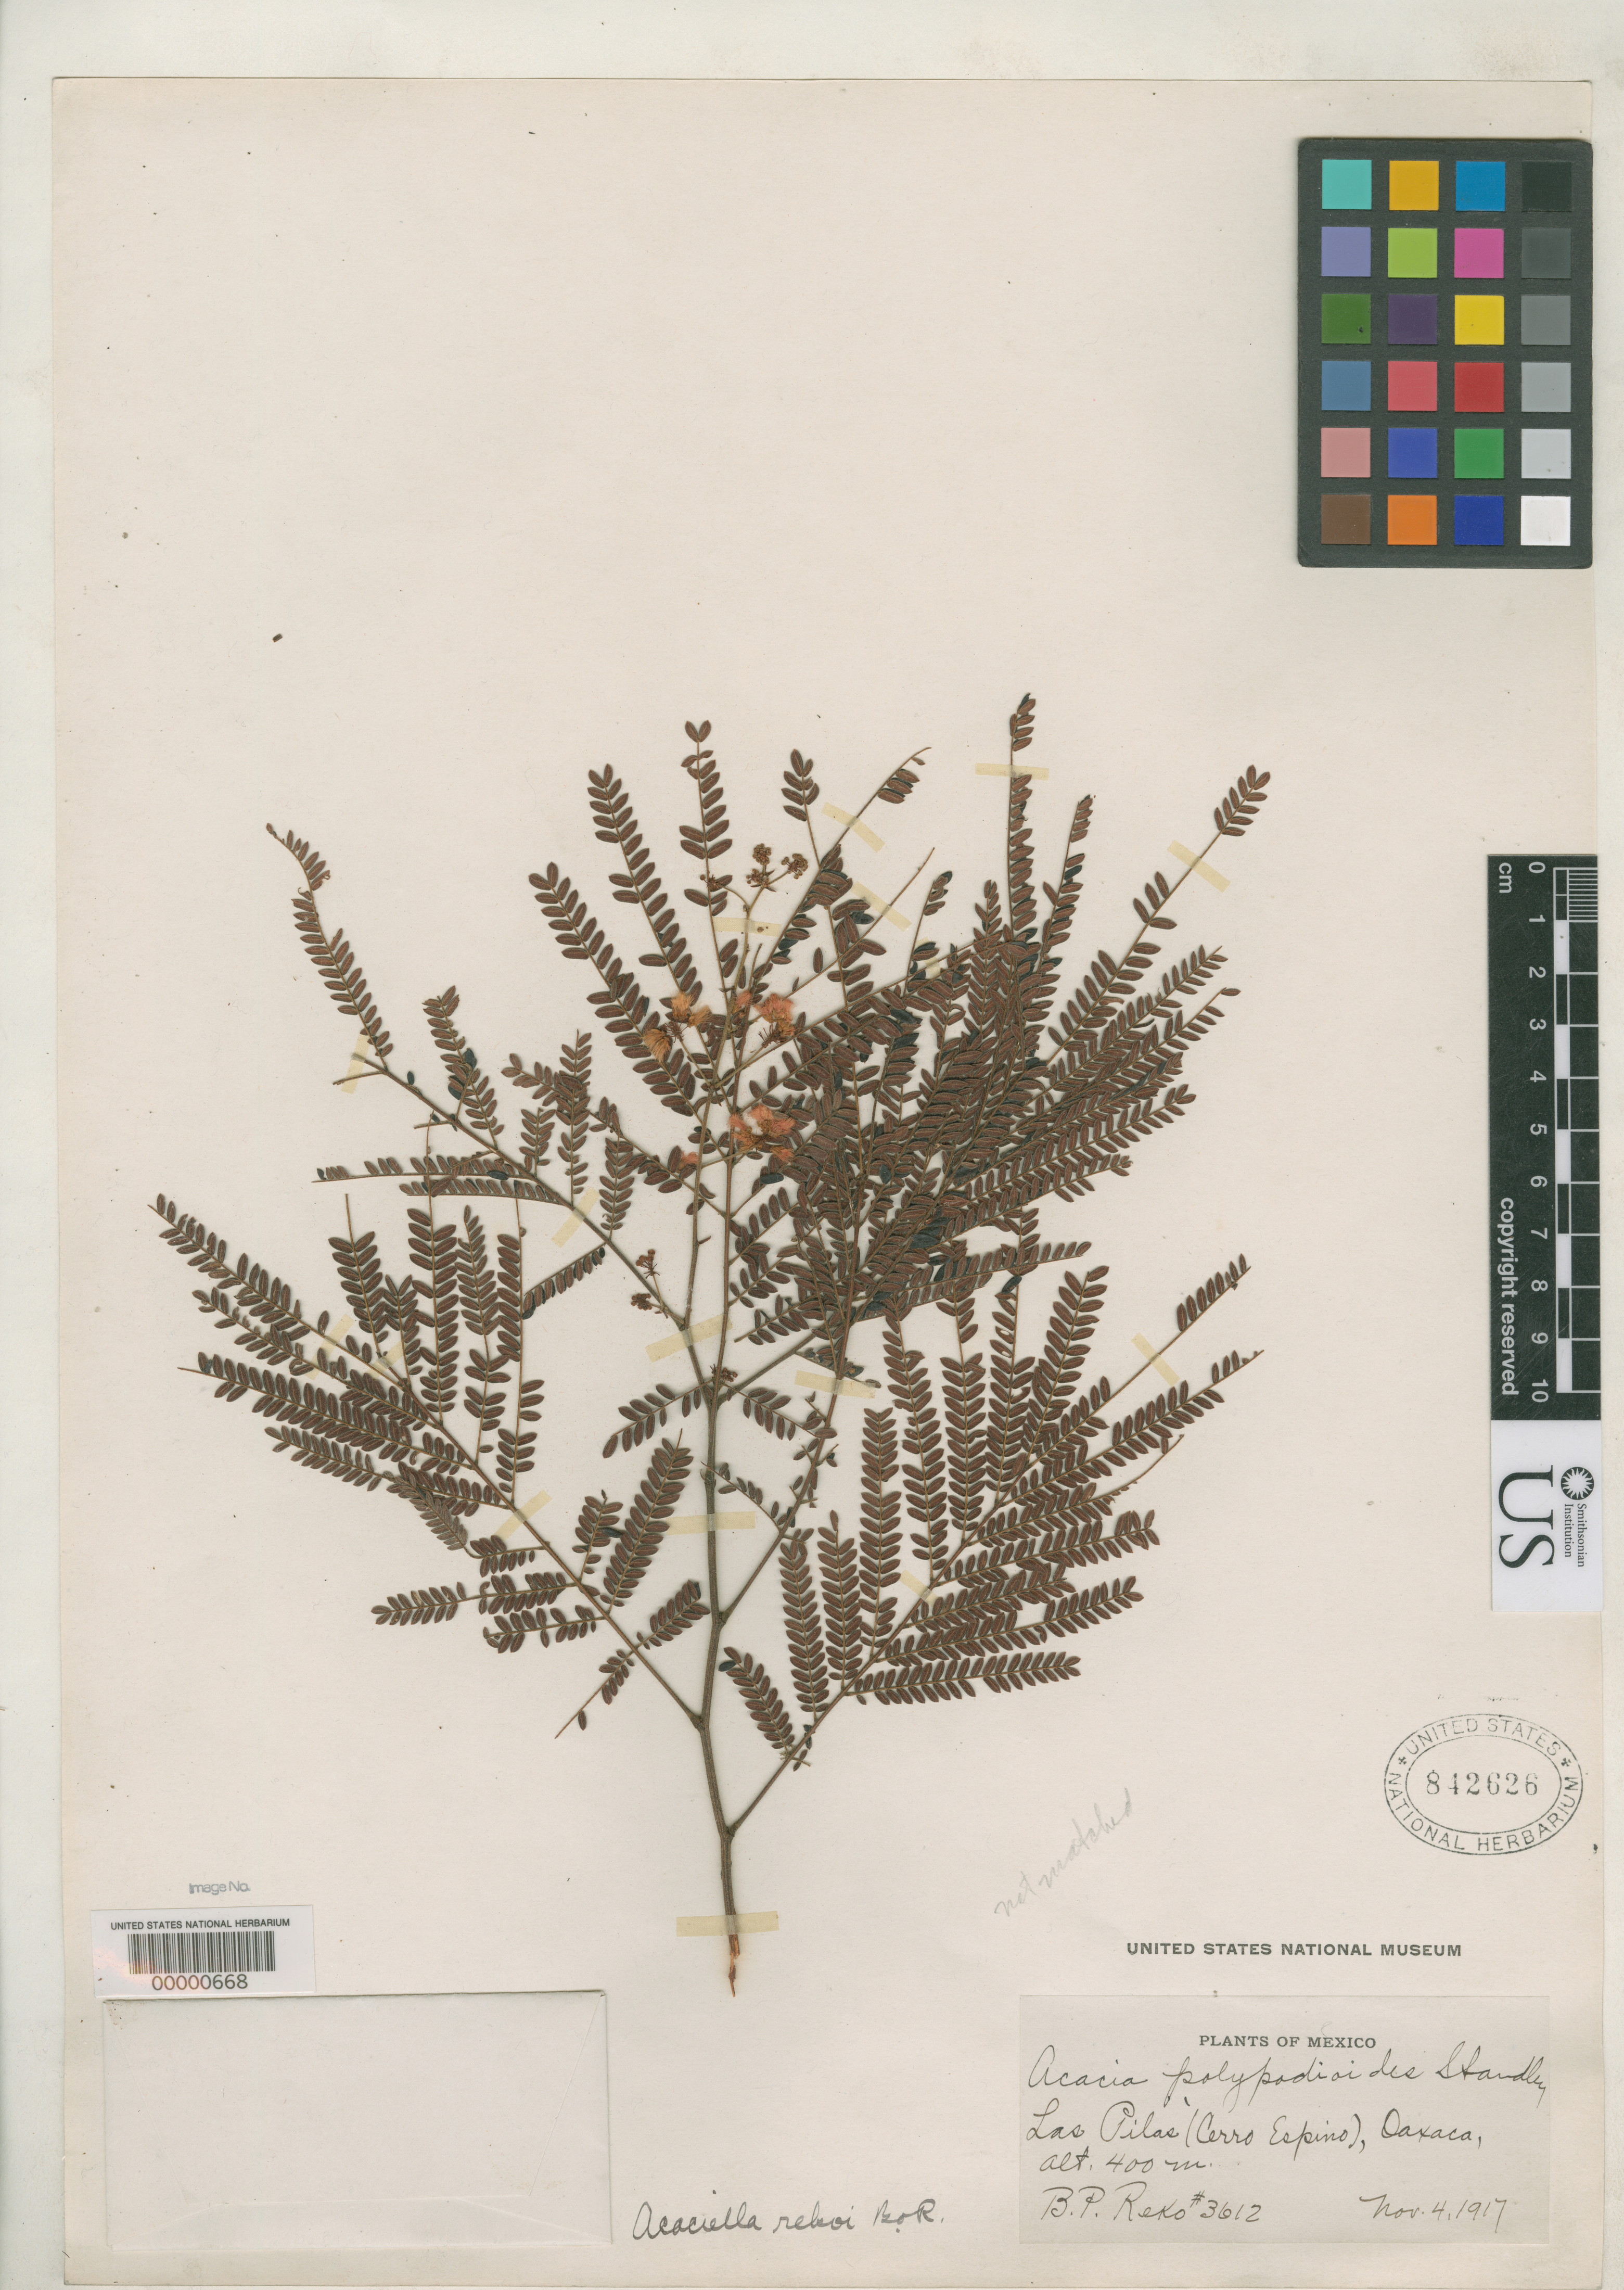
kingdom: Plantae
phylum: Tracheophyta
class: Magnoliopsida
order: Fabales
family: Fabaceae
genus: Acaciella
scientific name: Acaciella rekoi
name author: Britton & Rose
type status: Holotype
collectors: B. P. Reko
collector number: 3612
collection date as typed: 04 Nov 1917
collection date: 1917-11-04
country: Mexico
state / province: Oaxaca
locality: Las Pilas.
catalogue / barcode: US 842626